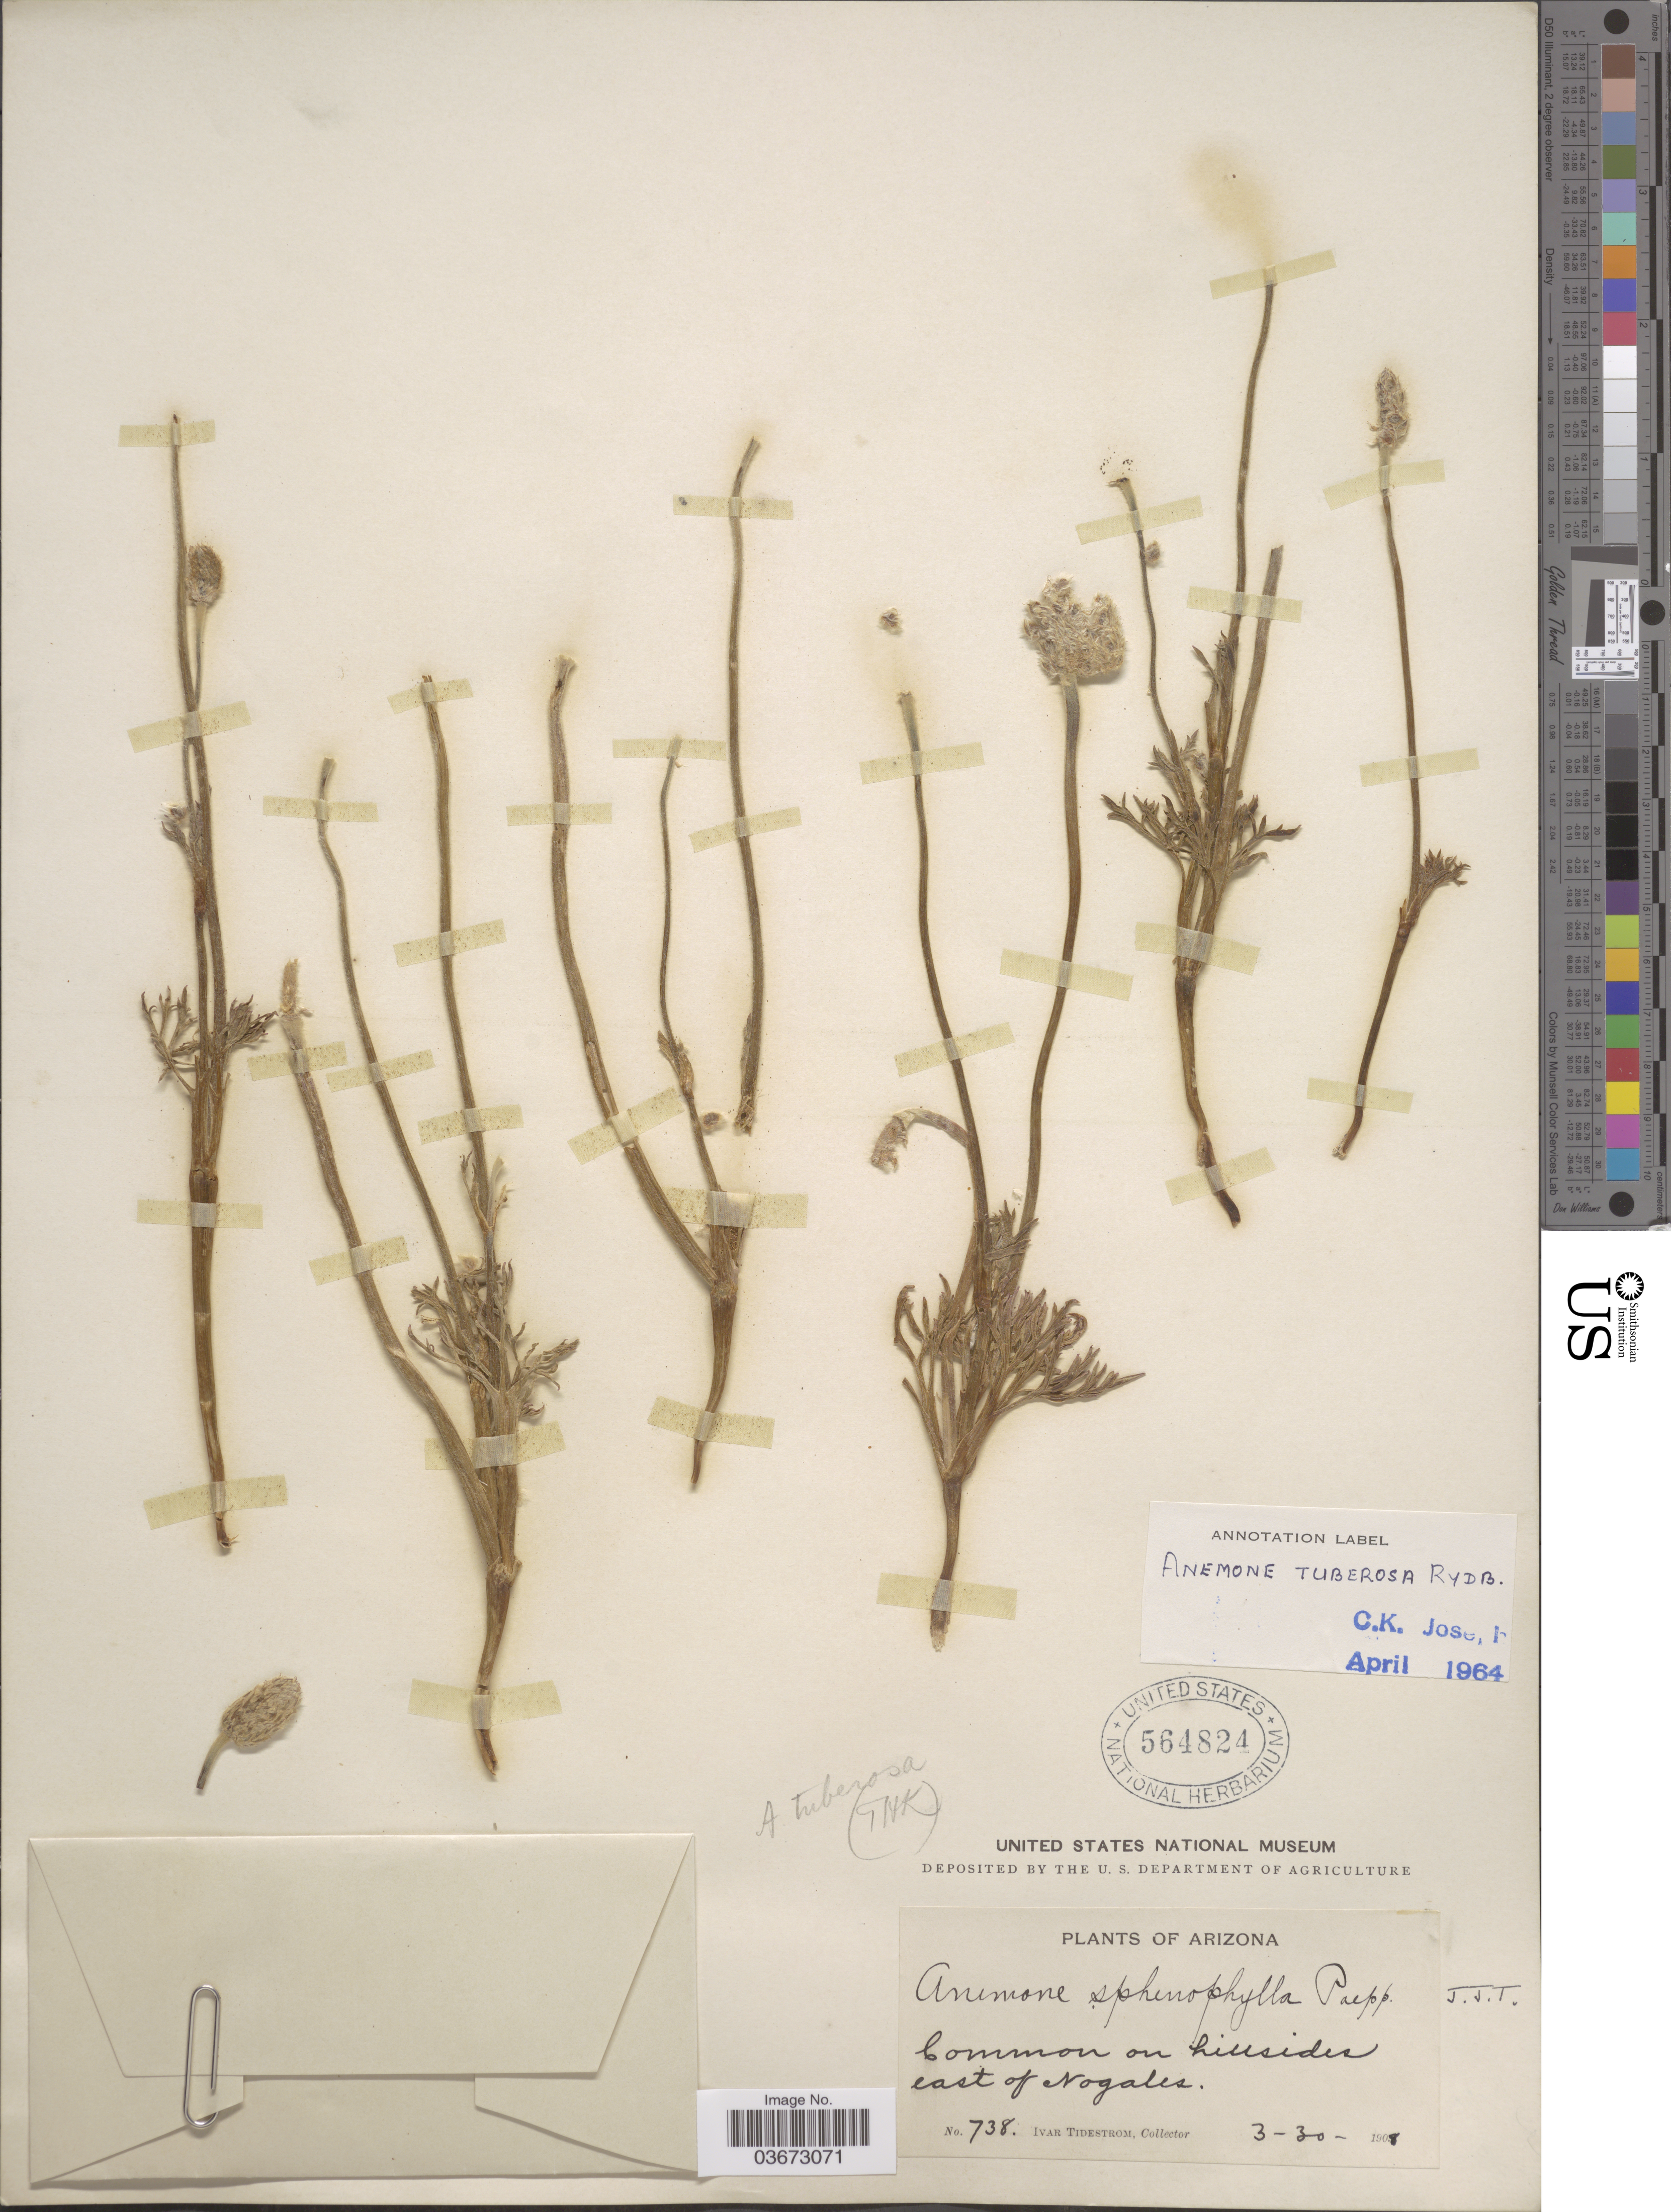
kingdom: Plantae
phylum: Tracheophyta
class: Magnoliopsida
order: Ranunculales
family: Ranunculaceae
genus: Anemone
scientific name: Anemone tuberosa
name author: Rydb.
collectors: I. F. Tidestrom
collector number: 738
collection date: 1908-03-30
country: United States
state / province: Arizona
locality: Common on hillsides east of Nogales.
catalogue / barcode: US 564824